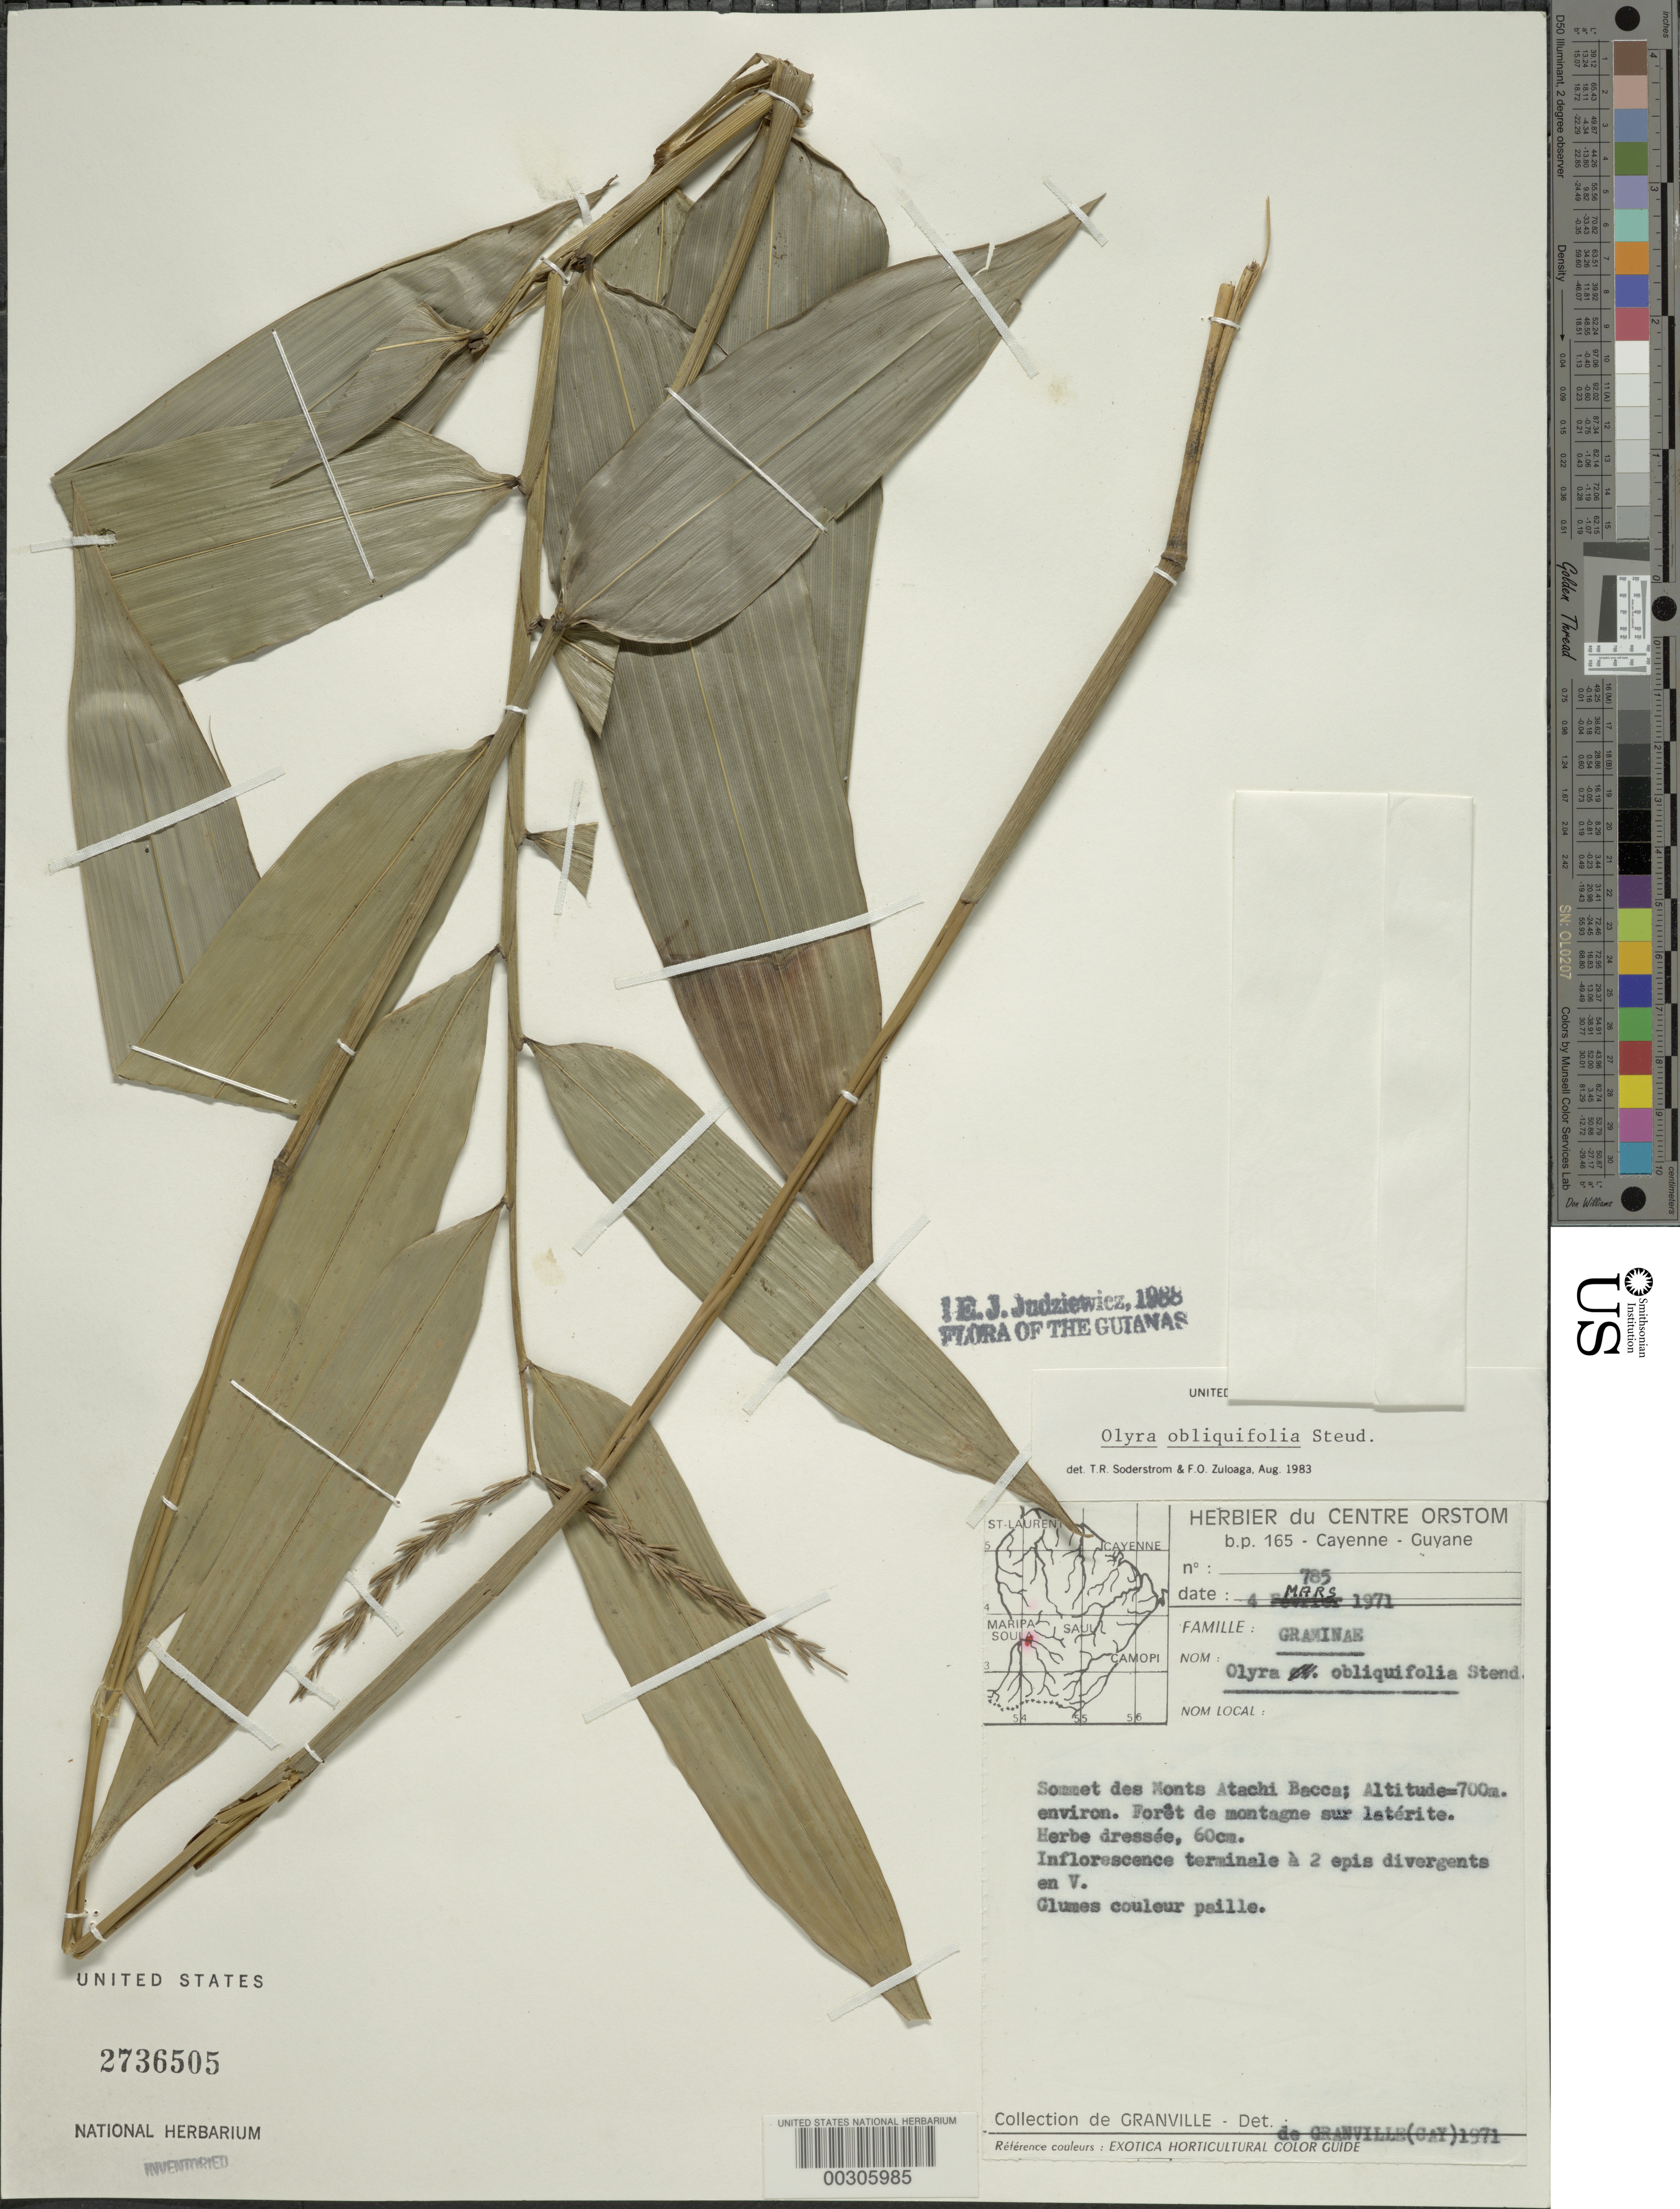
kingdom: Plantae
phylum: Tracheophyta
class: Liliopsida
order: Poales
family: Poaceae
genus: Olyra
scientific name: Olyra obliquifolia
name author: Steud.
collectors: J.-J. de Granville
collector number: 785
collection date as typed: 04 Mar 1971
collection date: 1971-03-04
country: French Guiana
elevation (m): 700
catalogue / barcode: US 2736505